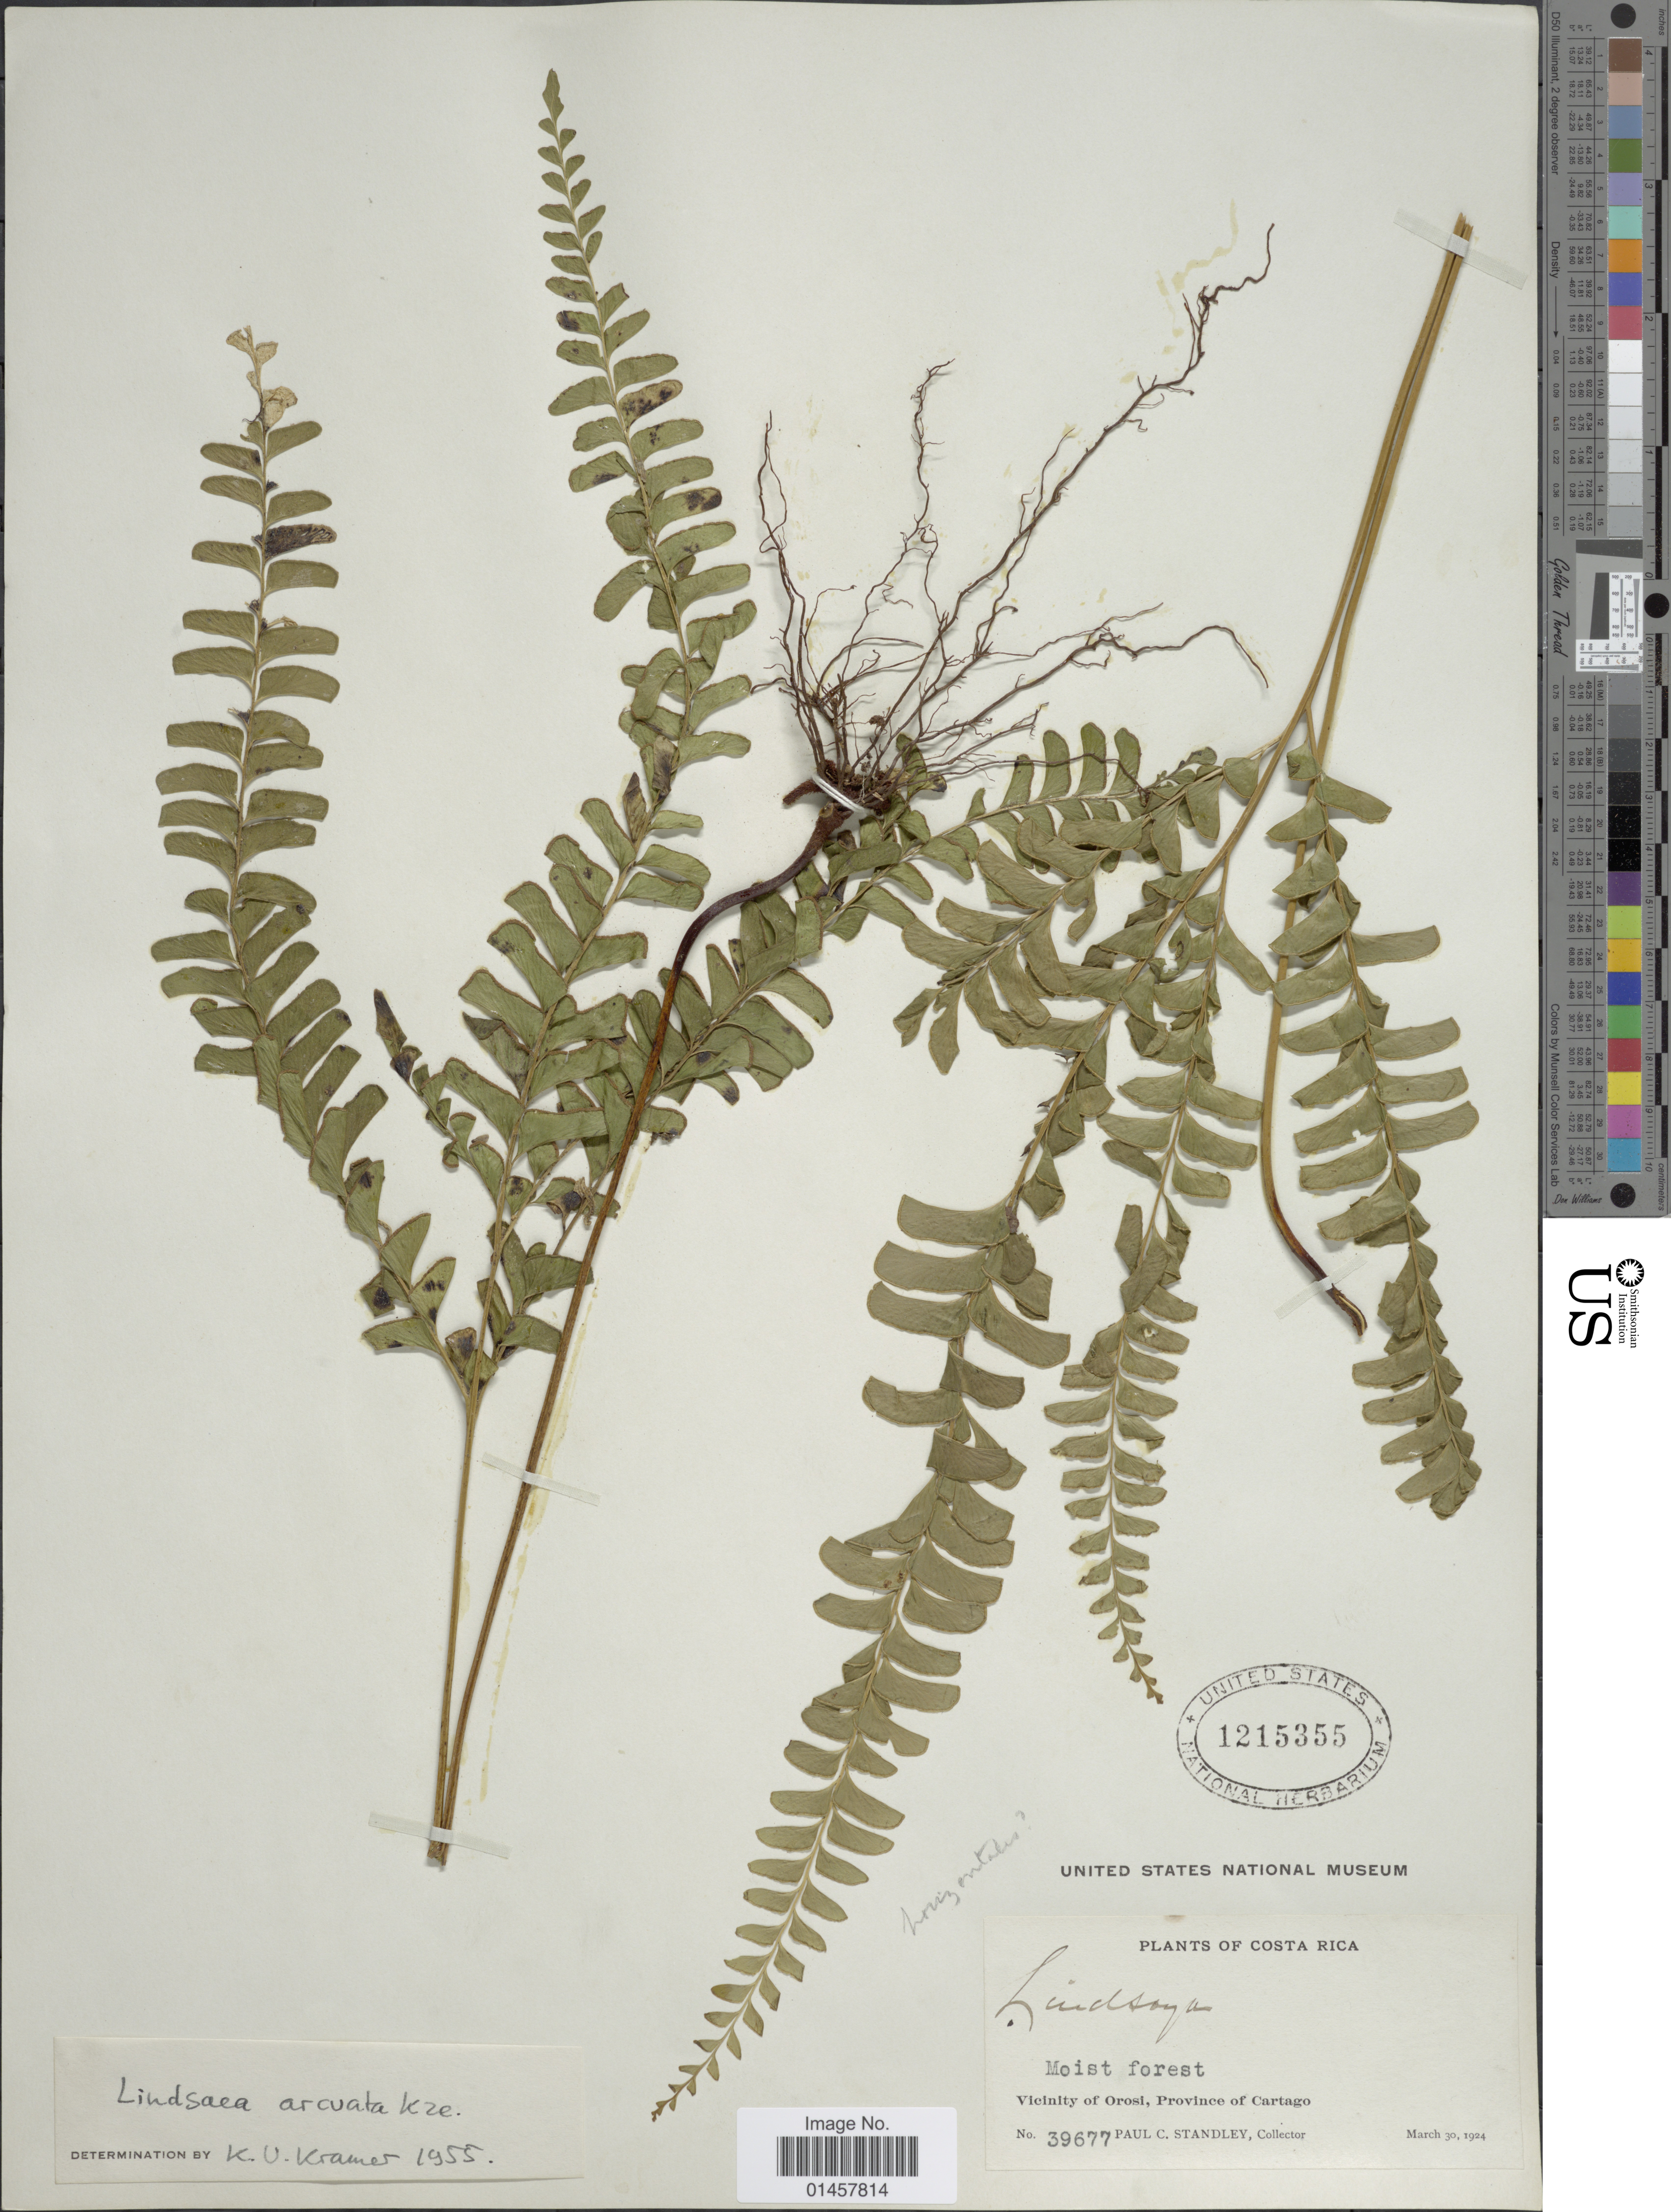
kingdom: Plantae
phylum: Tracheophyta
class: Polypodiopsida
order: Polypodiales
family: Lindsaeaceae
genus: Lindsaea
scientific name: Lindsaea arcuata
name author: Kunze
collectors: P. C. Standley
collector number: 39677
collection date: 1924-03-30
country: Costa Rica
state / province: Cartago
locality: Vicinity of Orosi, Province of Cartago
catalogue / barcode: US 1215355